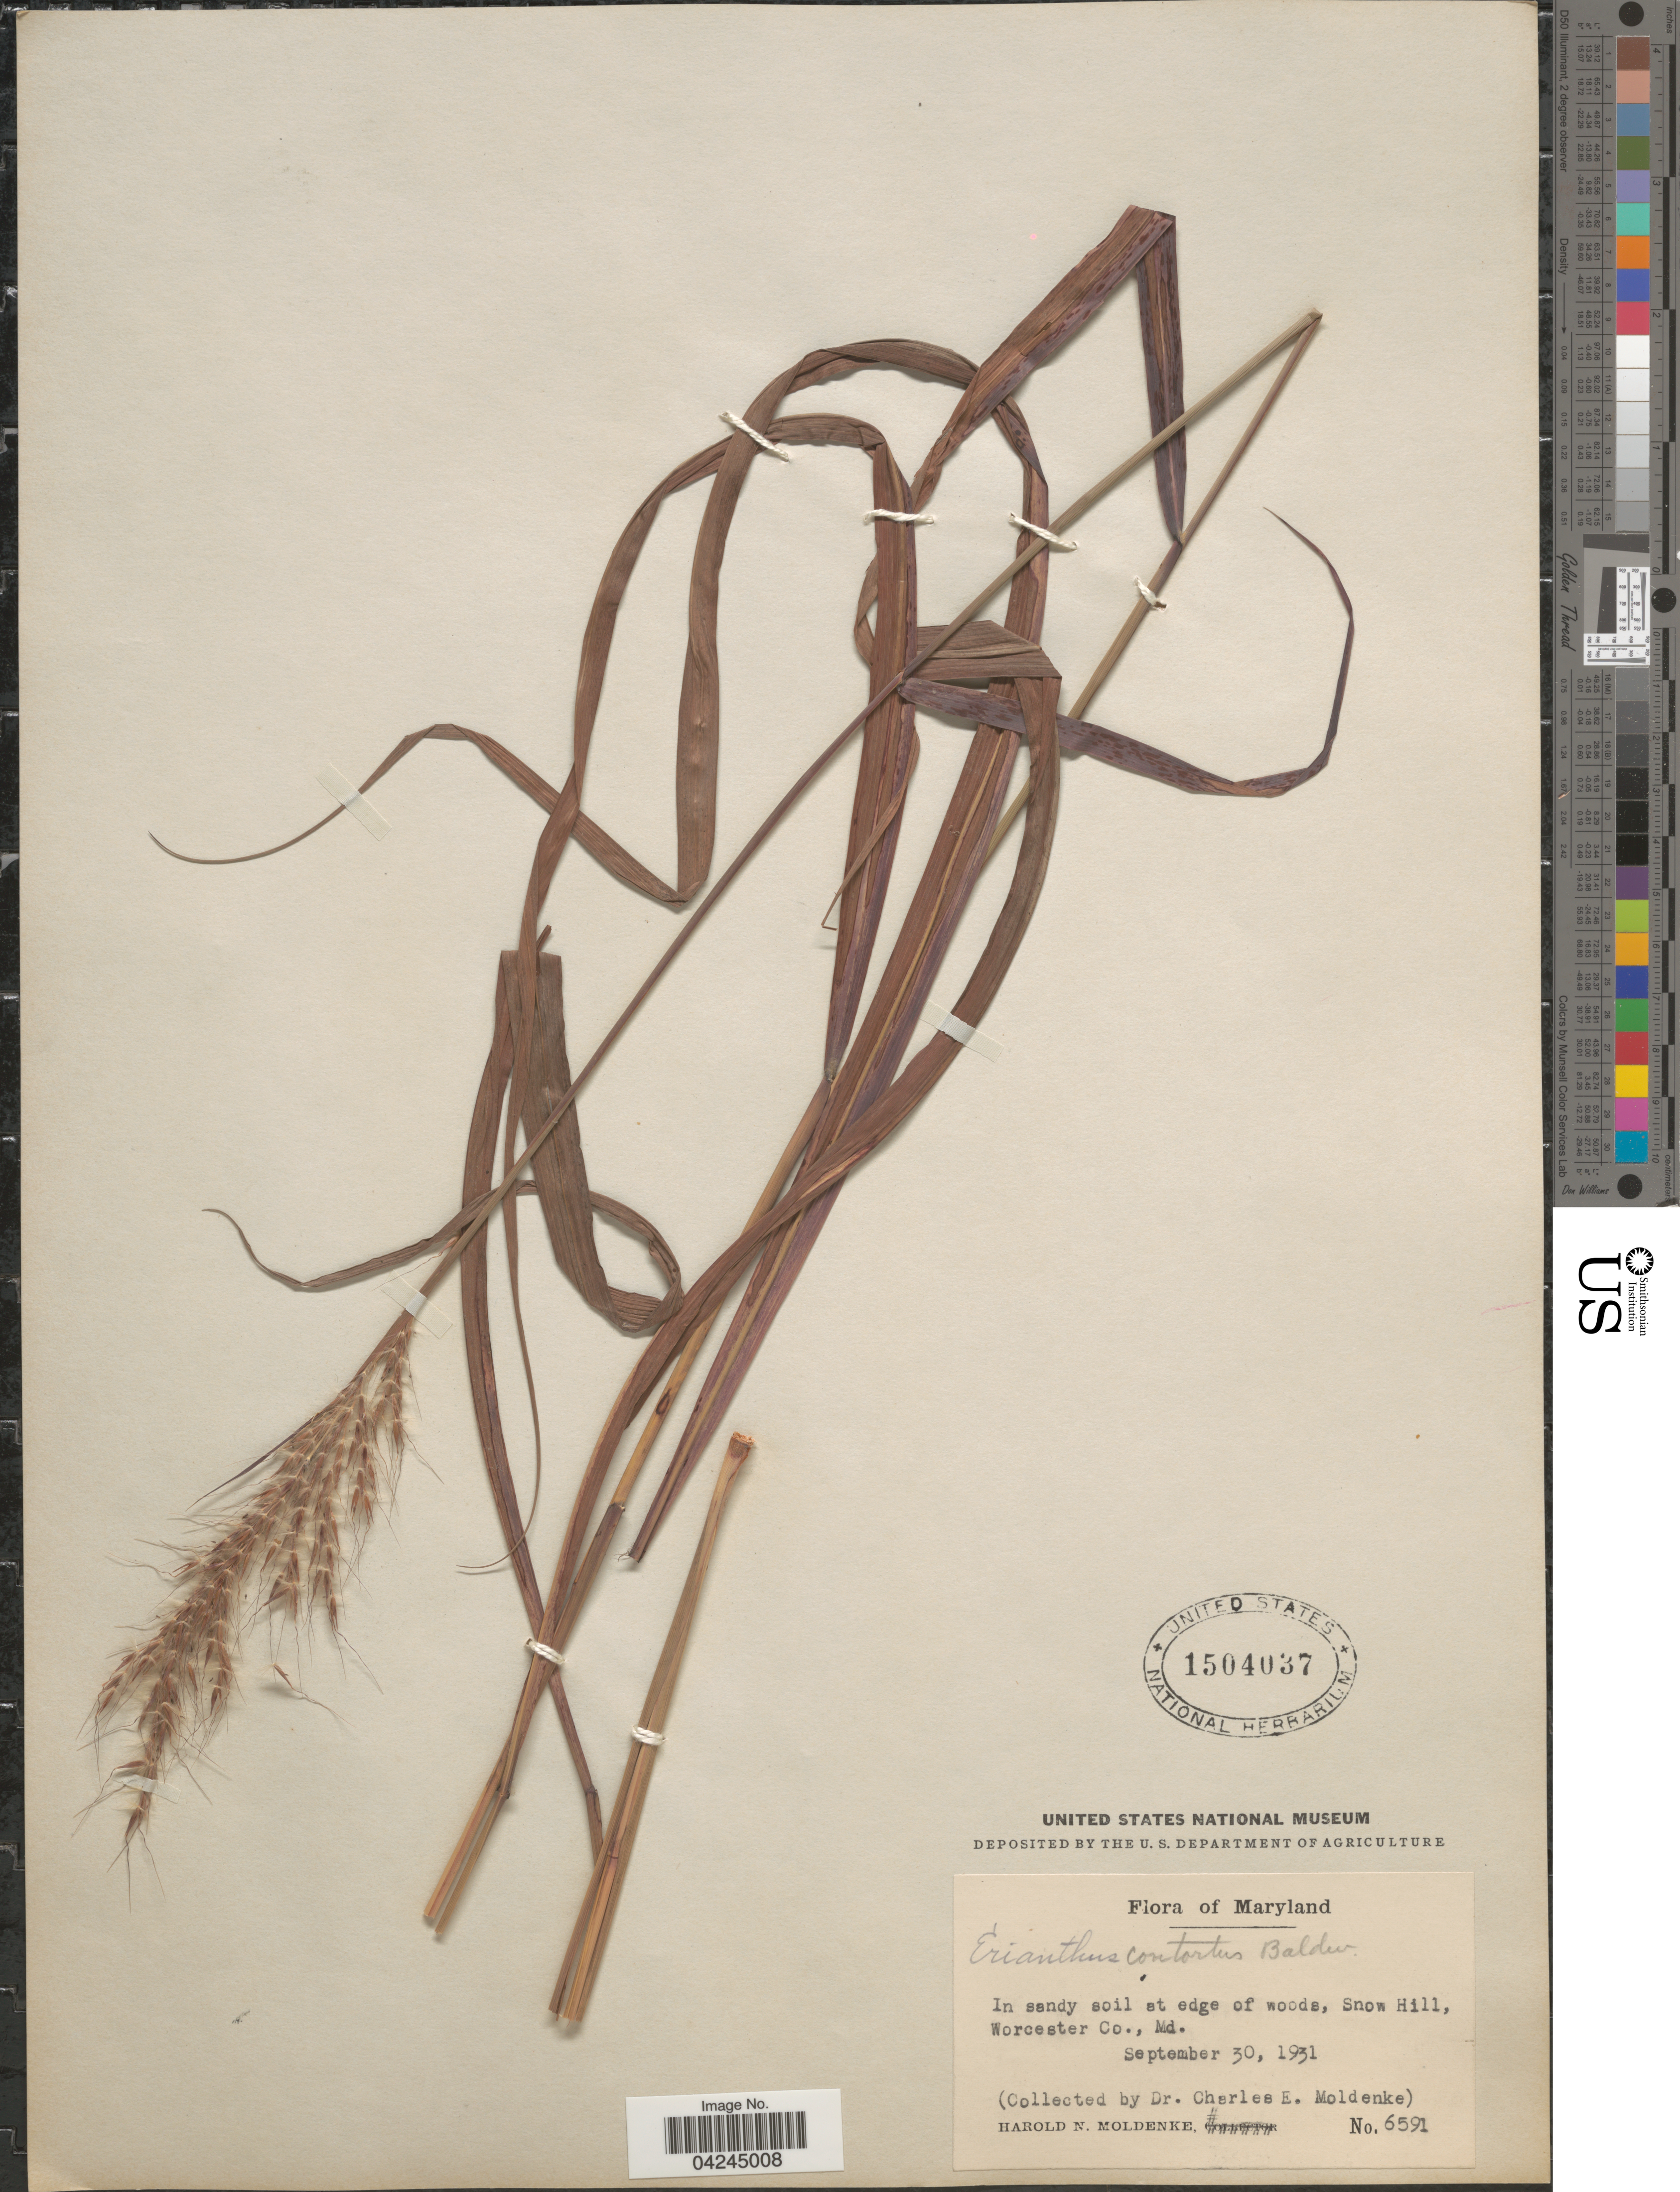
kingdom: Plantae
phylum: Tracheophyta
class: Liliopsida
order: Poales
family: Poaceae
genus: Erianthus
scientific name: Erianthus brevibarbis var. contortus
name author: (Elliott) D.B. Ward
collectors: C. Moldenke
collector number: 6591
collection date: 1931-09-30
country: United States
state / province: Maryland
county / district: Worcester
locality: In sandy soil at edge of woods, Snow Hill, Worcester Co.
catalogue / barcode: US 1504037